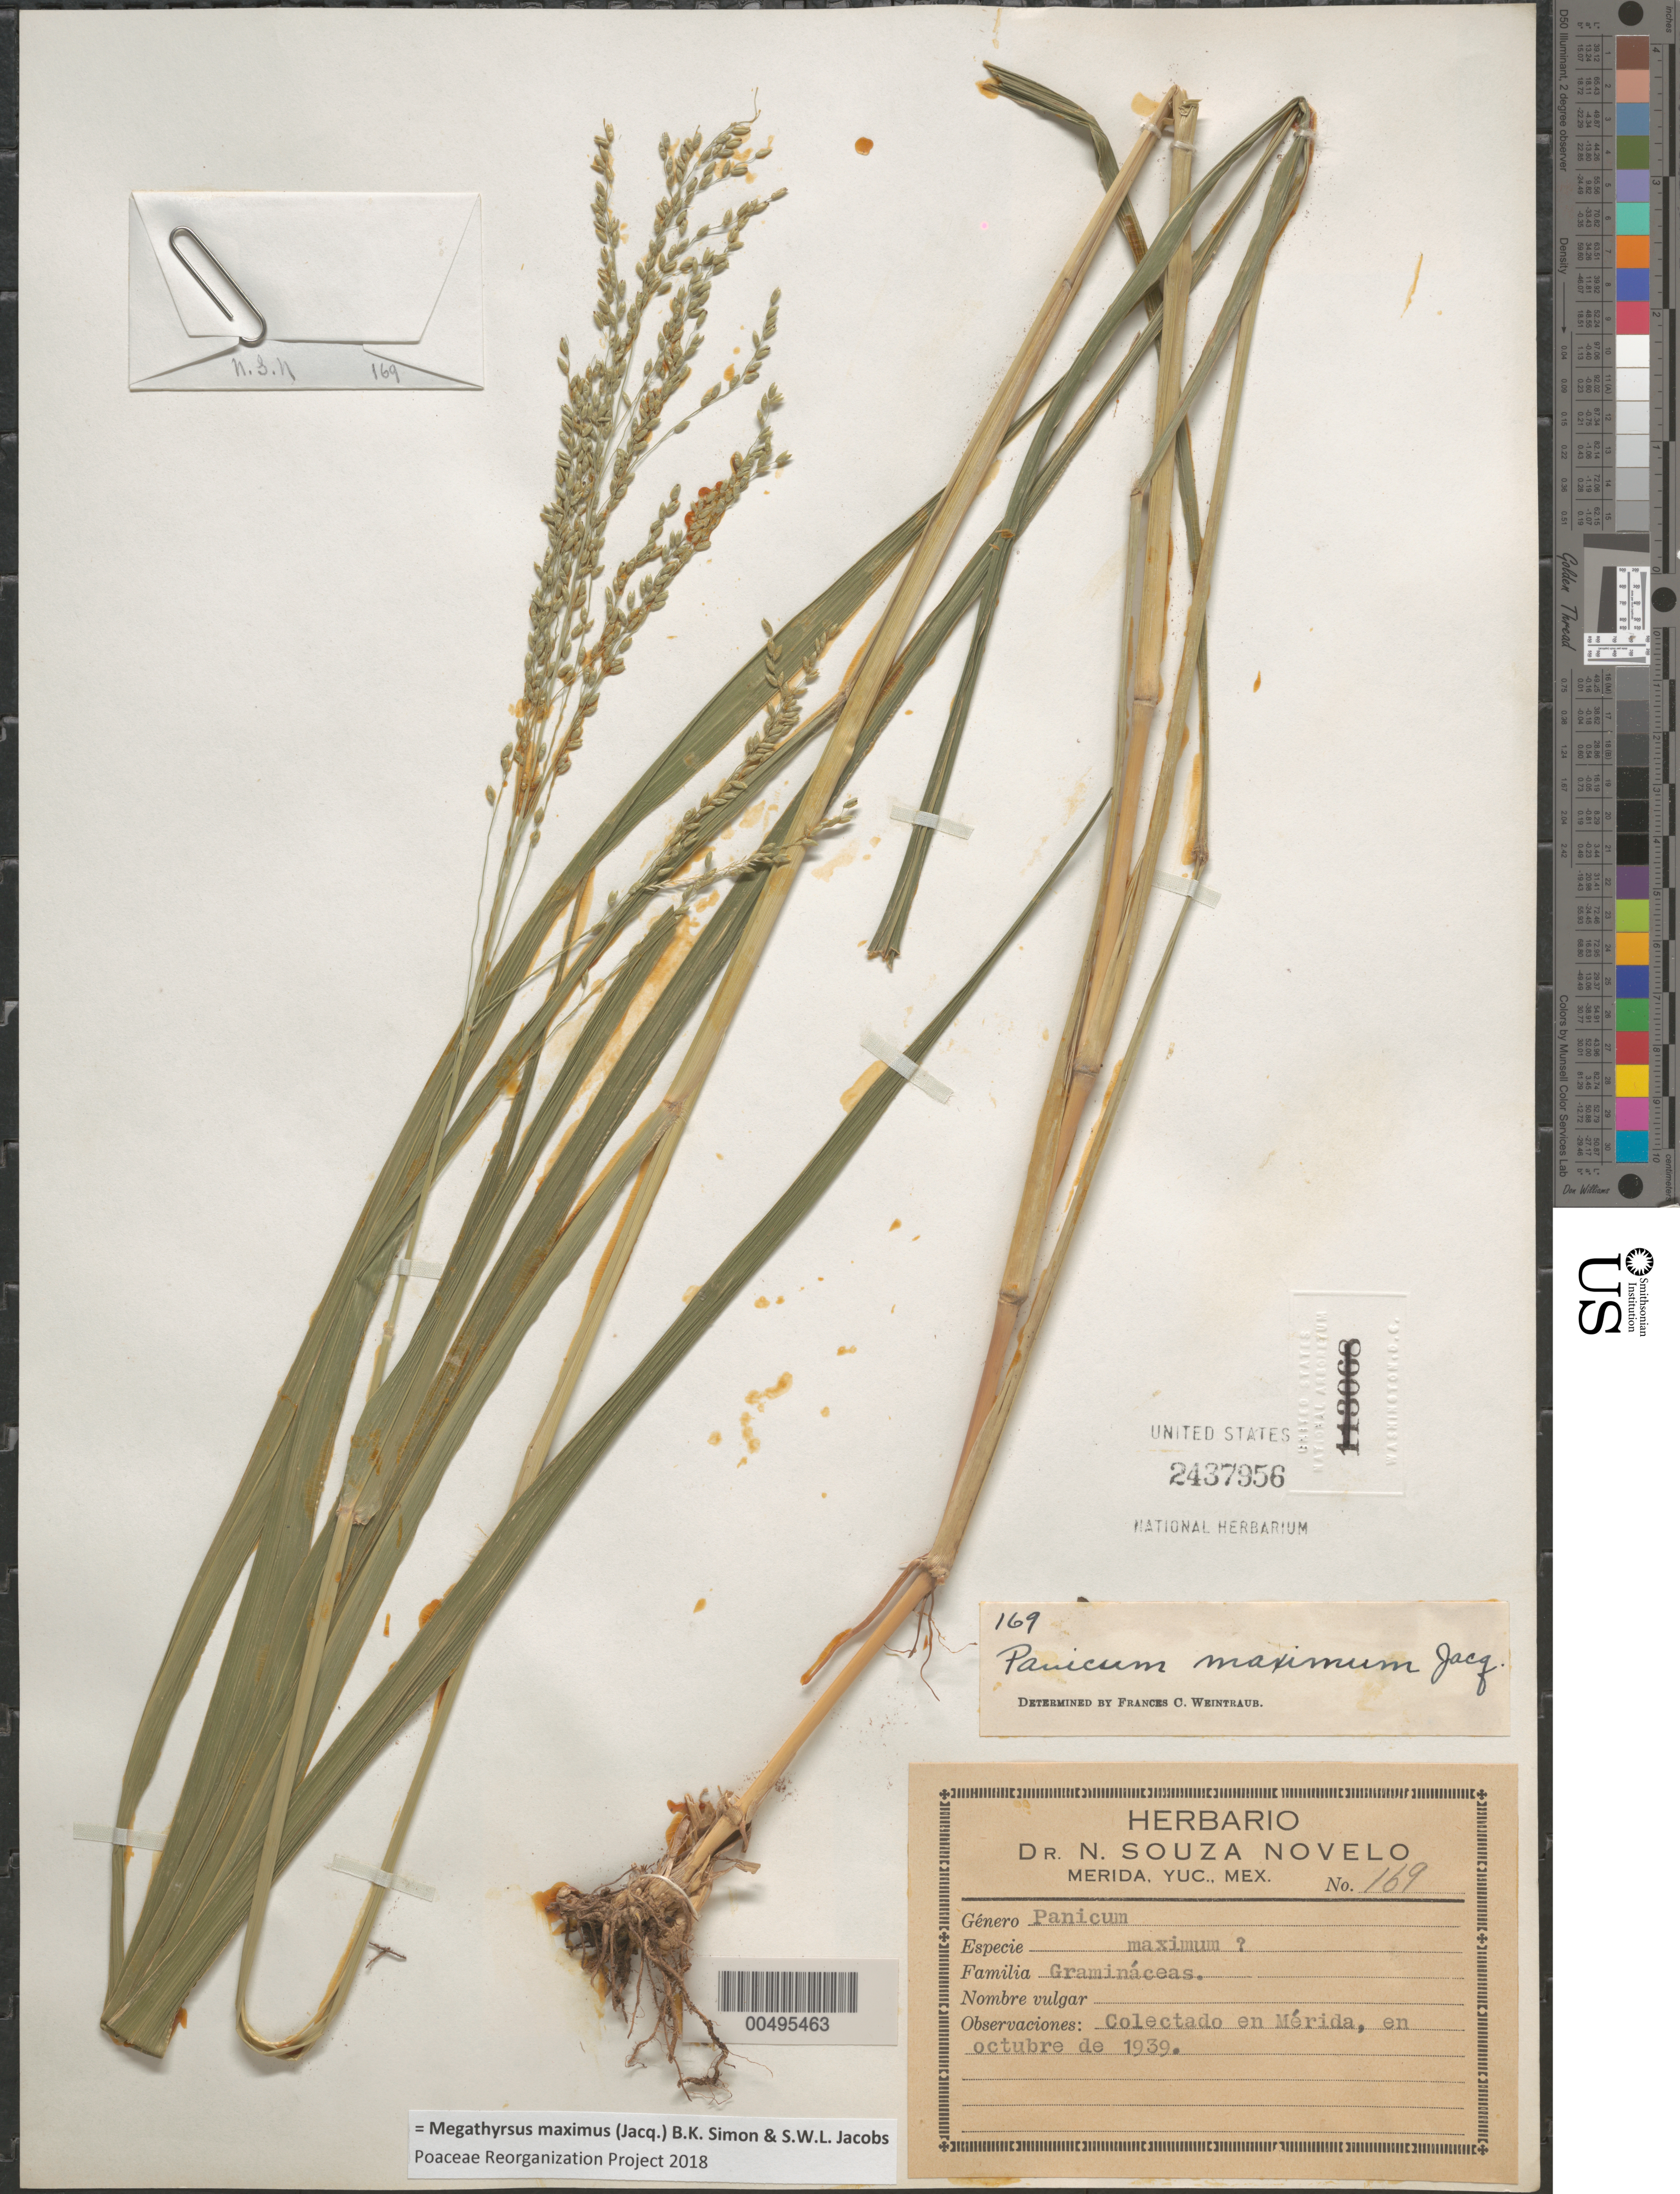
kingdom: Plantae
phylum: Tracheophyta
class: Liliopsida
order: Poales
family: Poaceae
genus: Megathyrsus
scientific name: Megathyrsus maximus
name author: (Jacq.) B.K. Simon & S.W.L. Jacobs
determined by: Poaceae Reorganization Project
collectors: N. Souza-Novelo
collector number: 169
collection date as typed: Oct 1939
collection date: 1939-10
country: Mexico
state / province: Yucatan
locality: M‚rida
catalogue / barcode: US 2437956